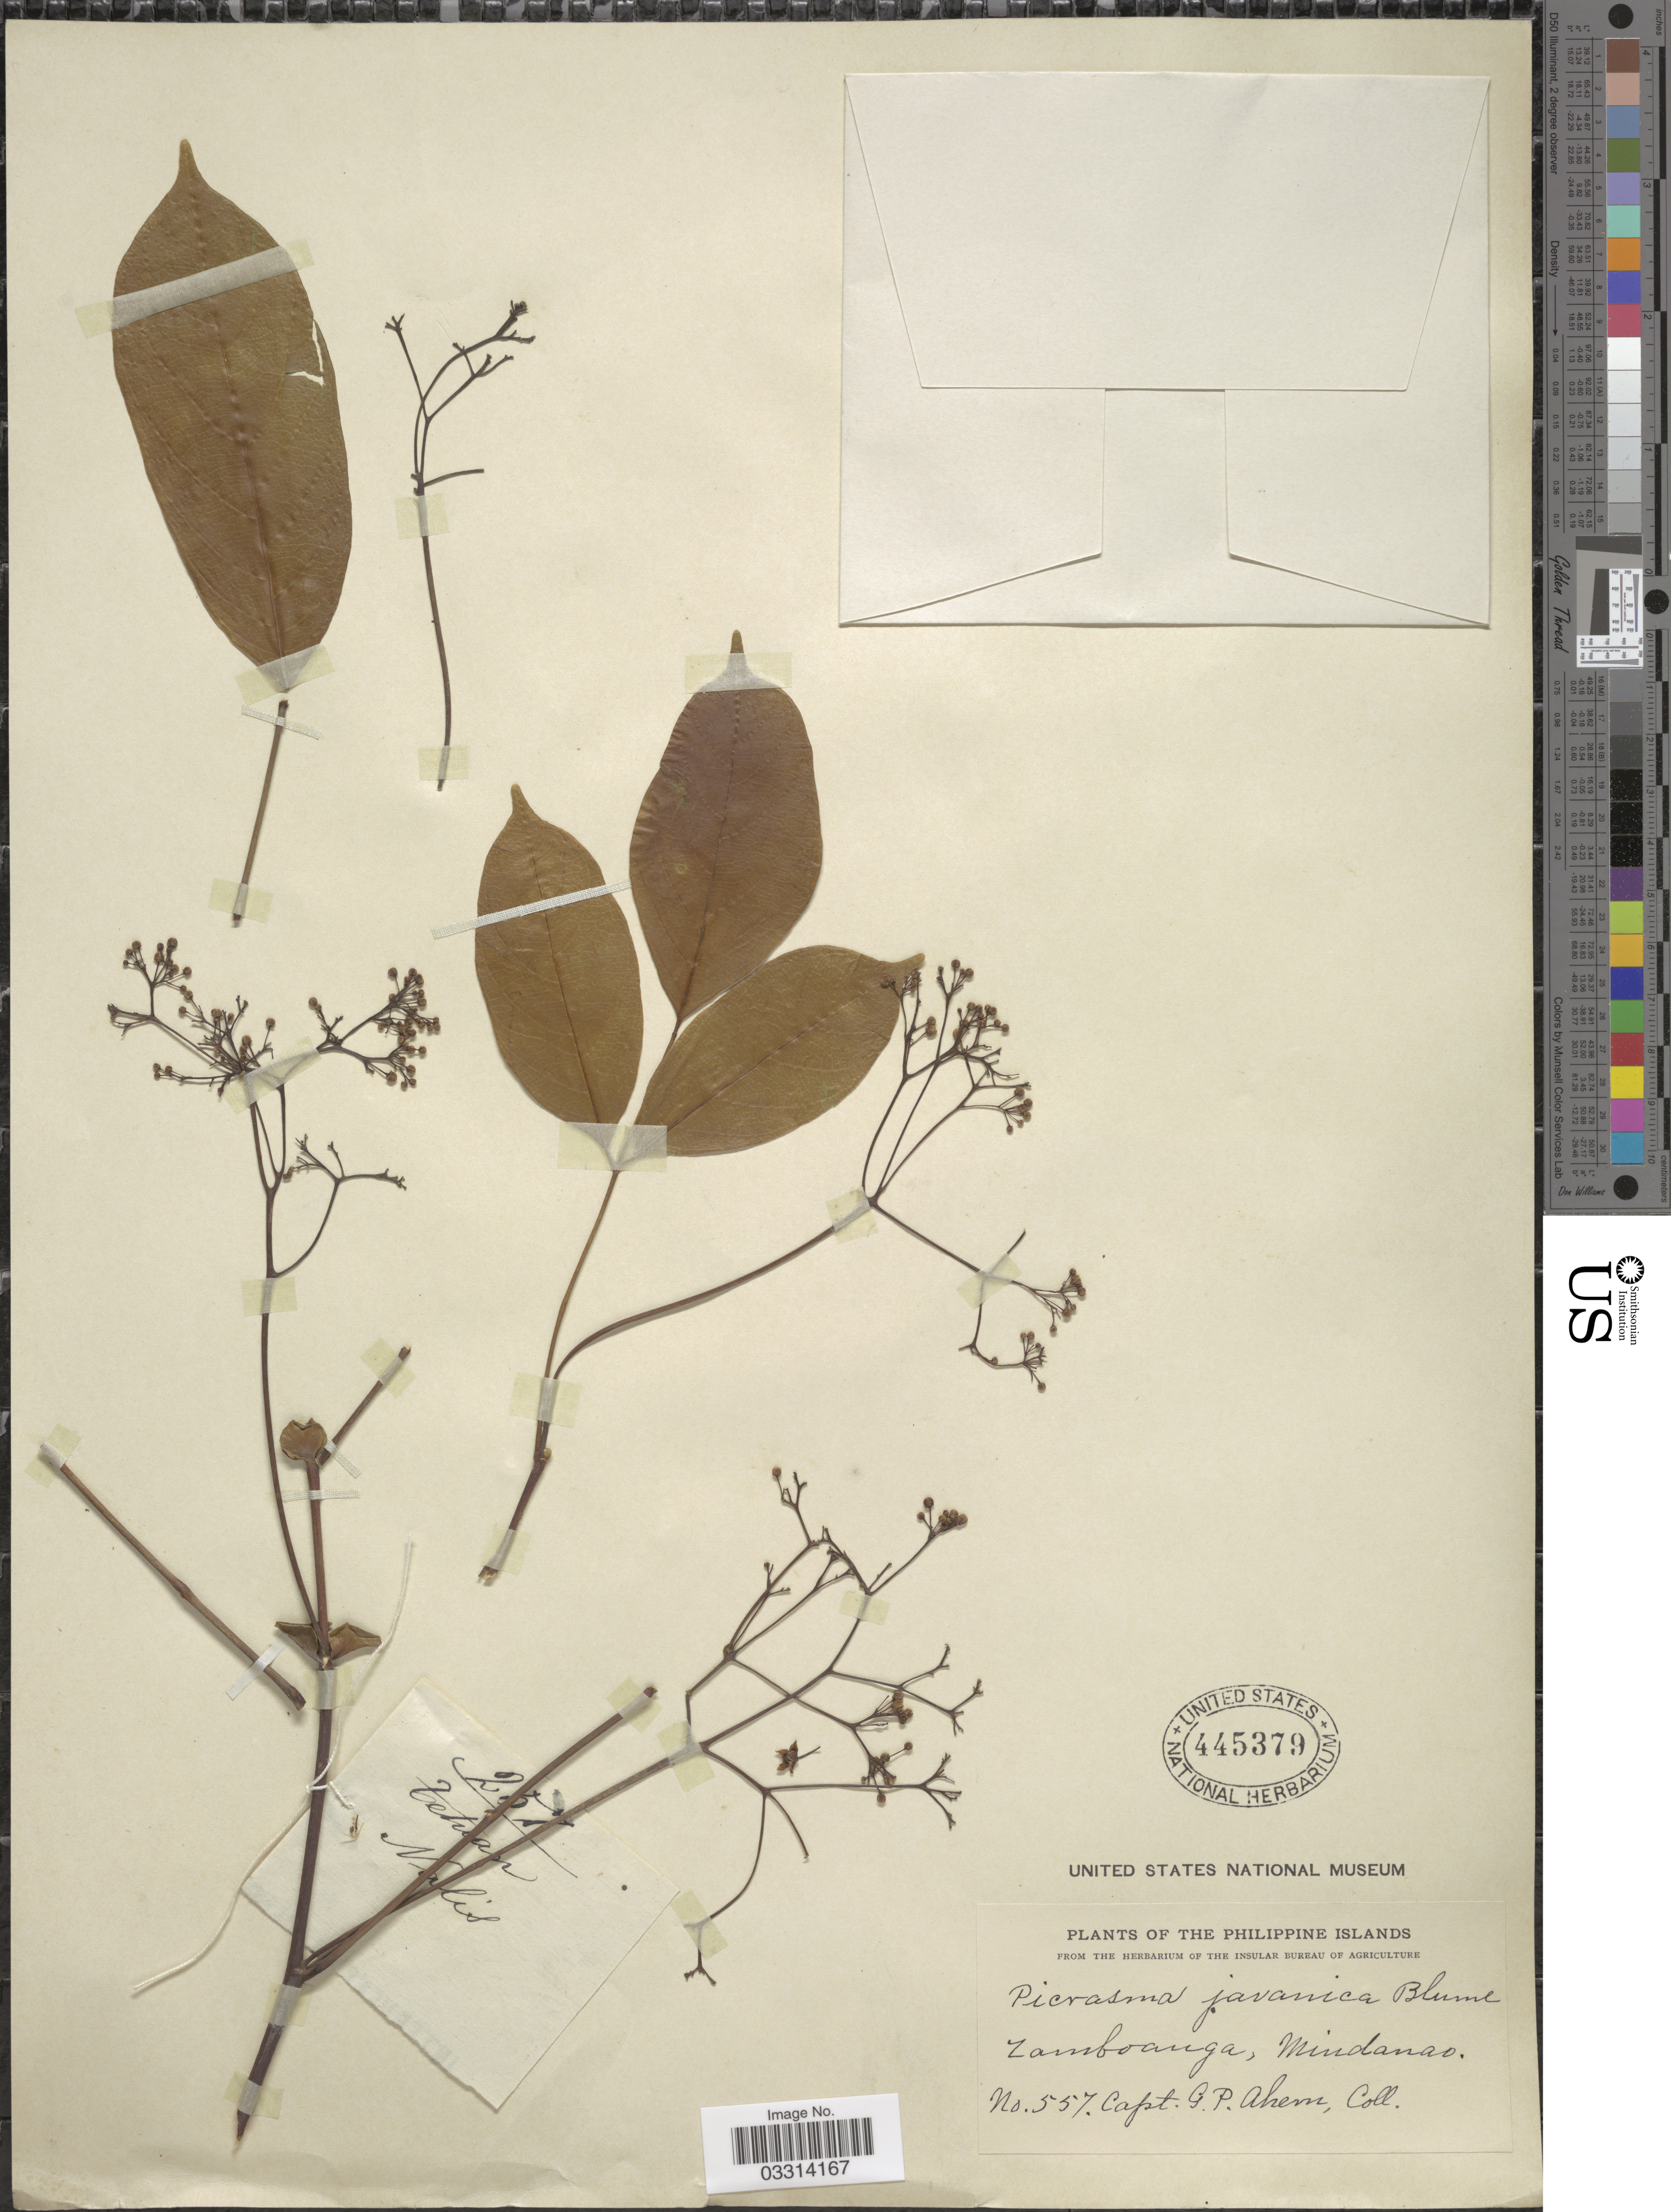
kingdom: Plantae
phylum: Tracheophyta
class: Magnoliopsida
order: Sapindales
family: Simaroubaceae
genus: Picrasma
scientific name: Picrasma javanica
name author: Blume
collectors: G. Ahern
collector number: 557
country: Philippines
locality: Zamboanga, Mindanao.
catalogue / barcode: US 445379